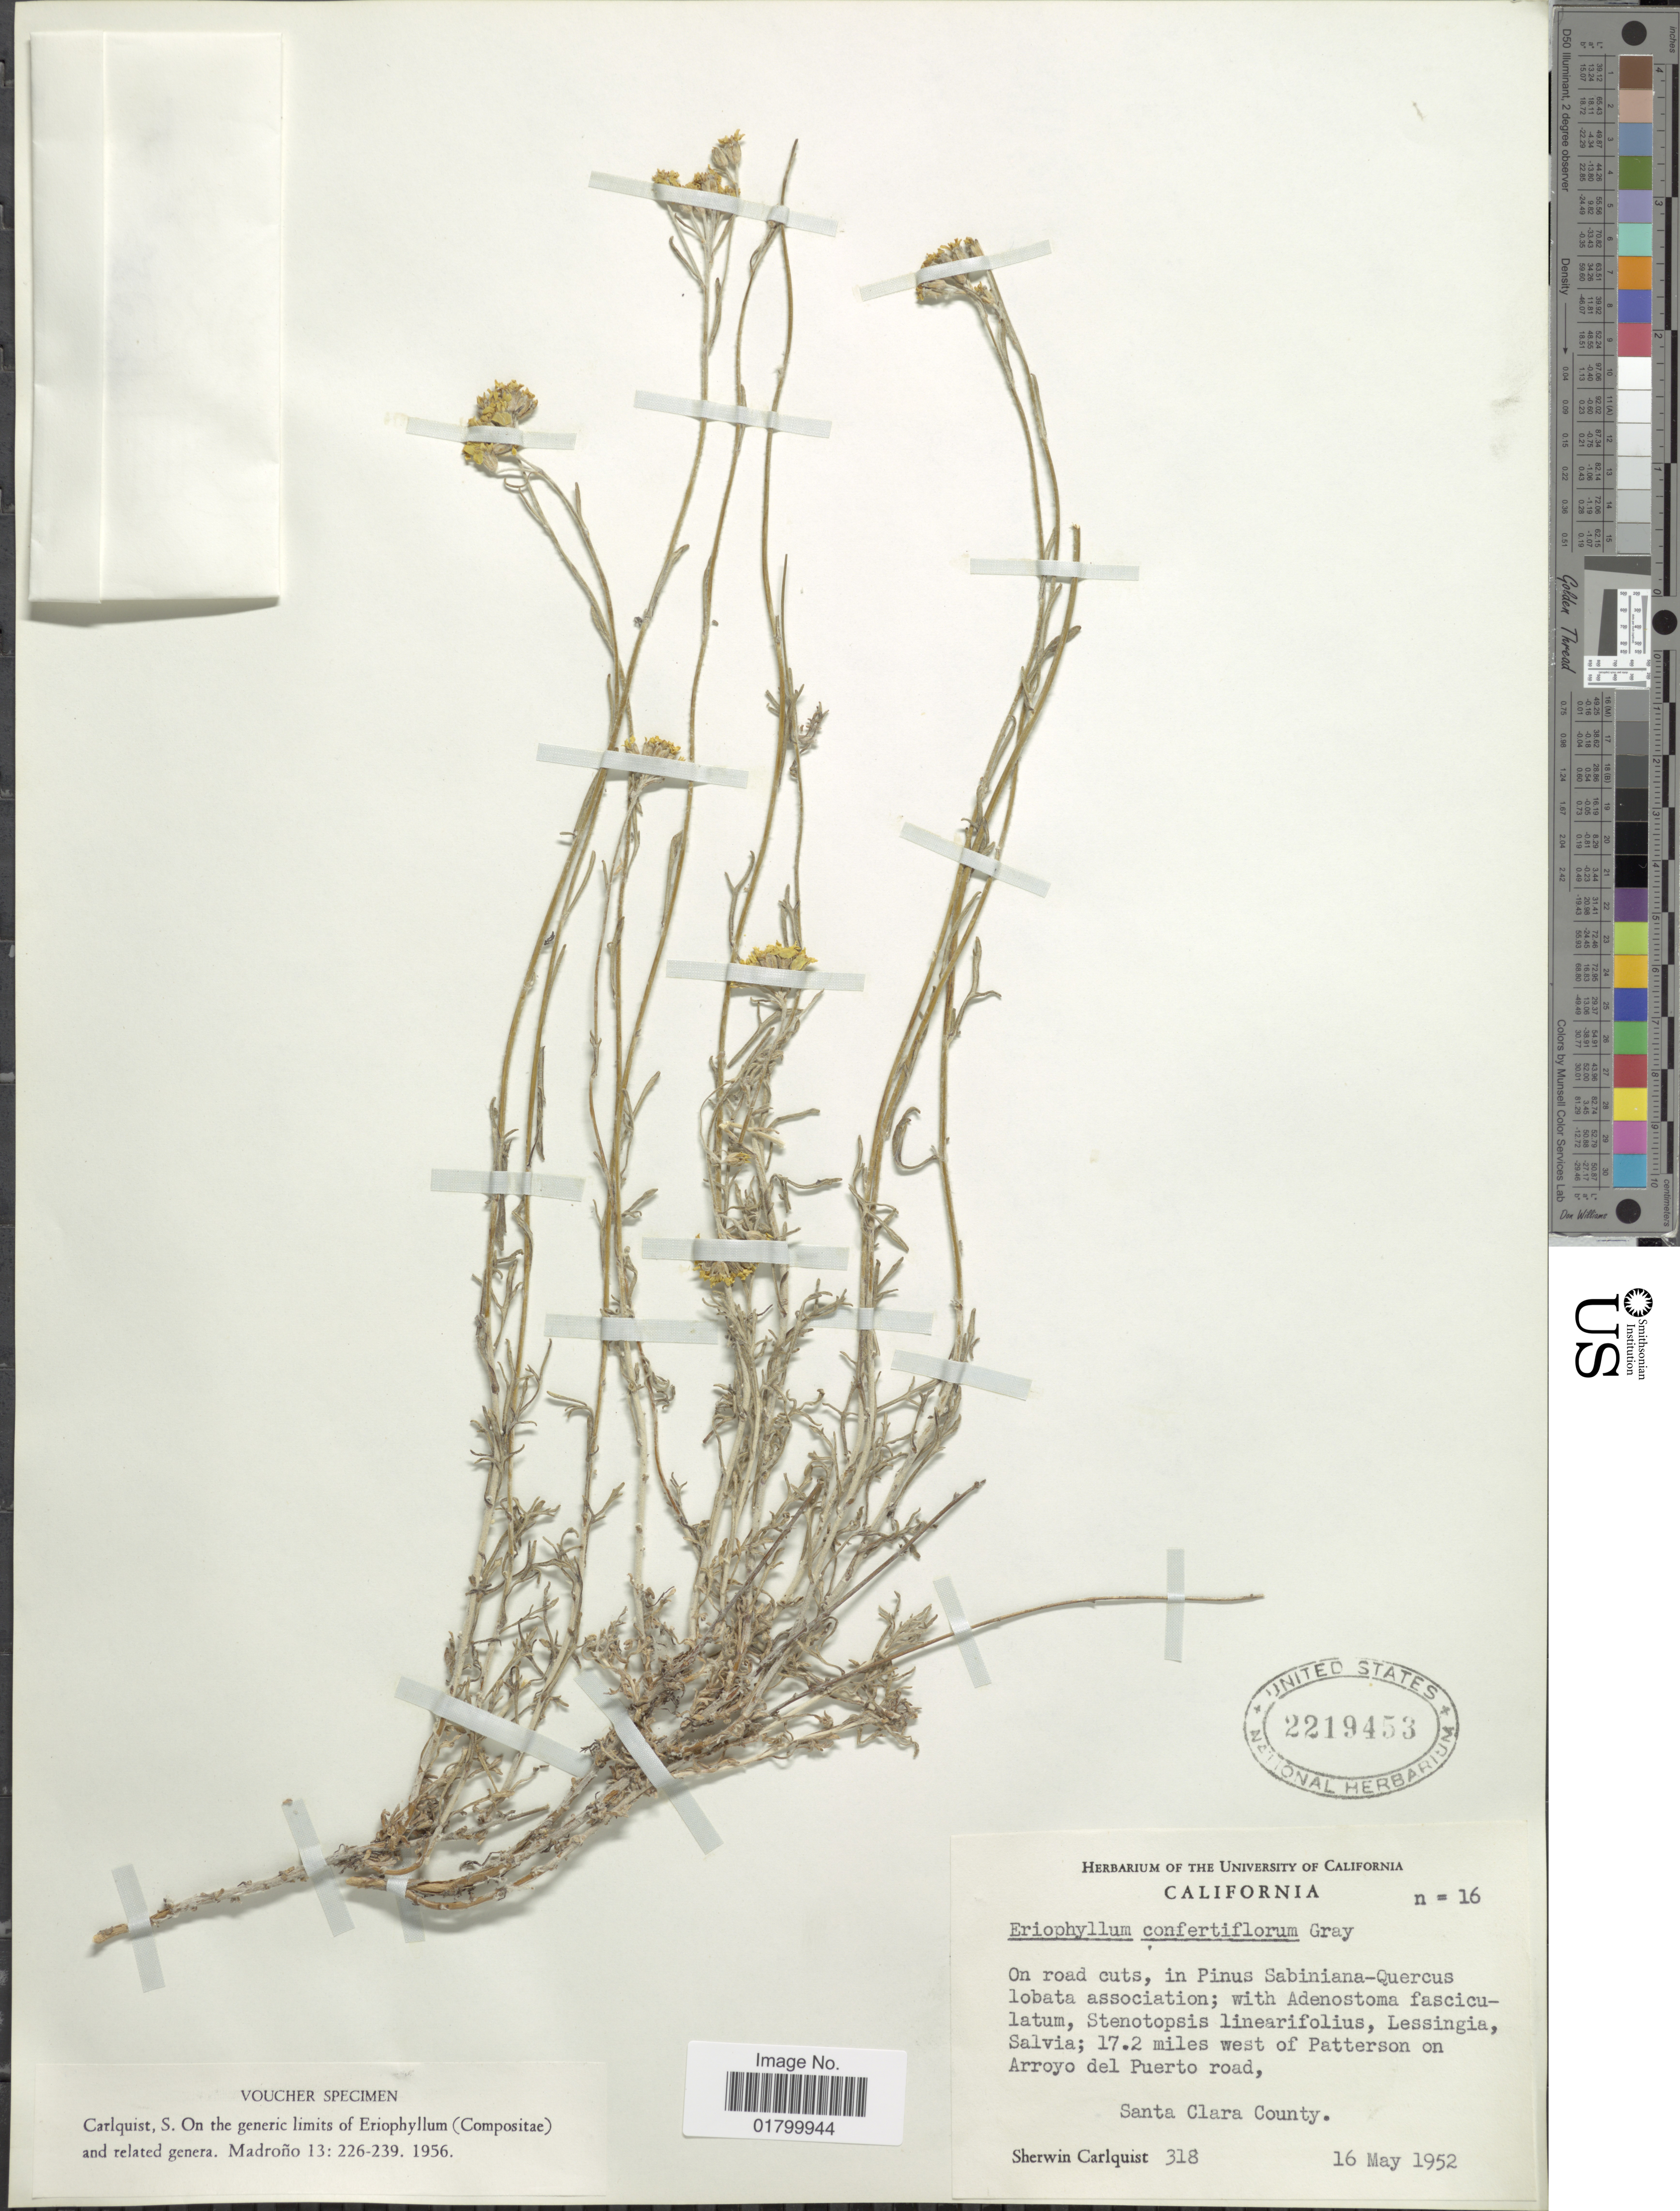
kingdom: Plantae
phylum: Tracheophyta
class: Magnoliopsida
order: Asterales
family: Asteraceae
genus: Eriophyllum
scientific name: Eriophyllum confertiflorum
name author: (DC.) A. Gray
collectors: S. Carlquist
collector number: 318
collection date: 1952-05-16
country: United States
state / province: California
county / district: Santa Clara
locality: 17.2 miles west of Patterson on Arroyo del Puerto road, Santa Clara County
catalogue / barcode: US 2219453